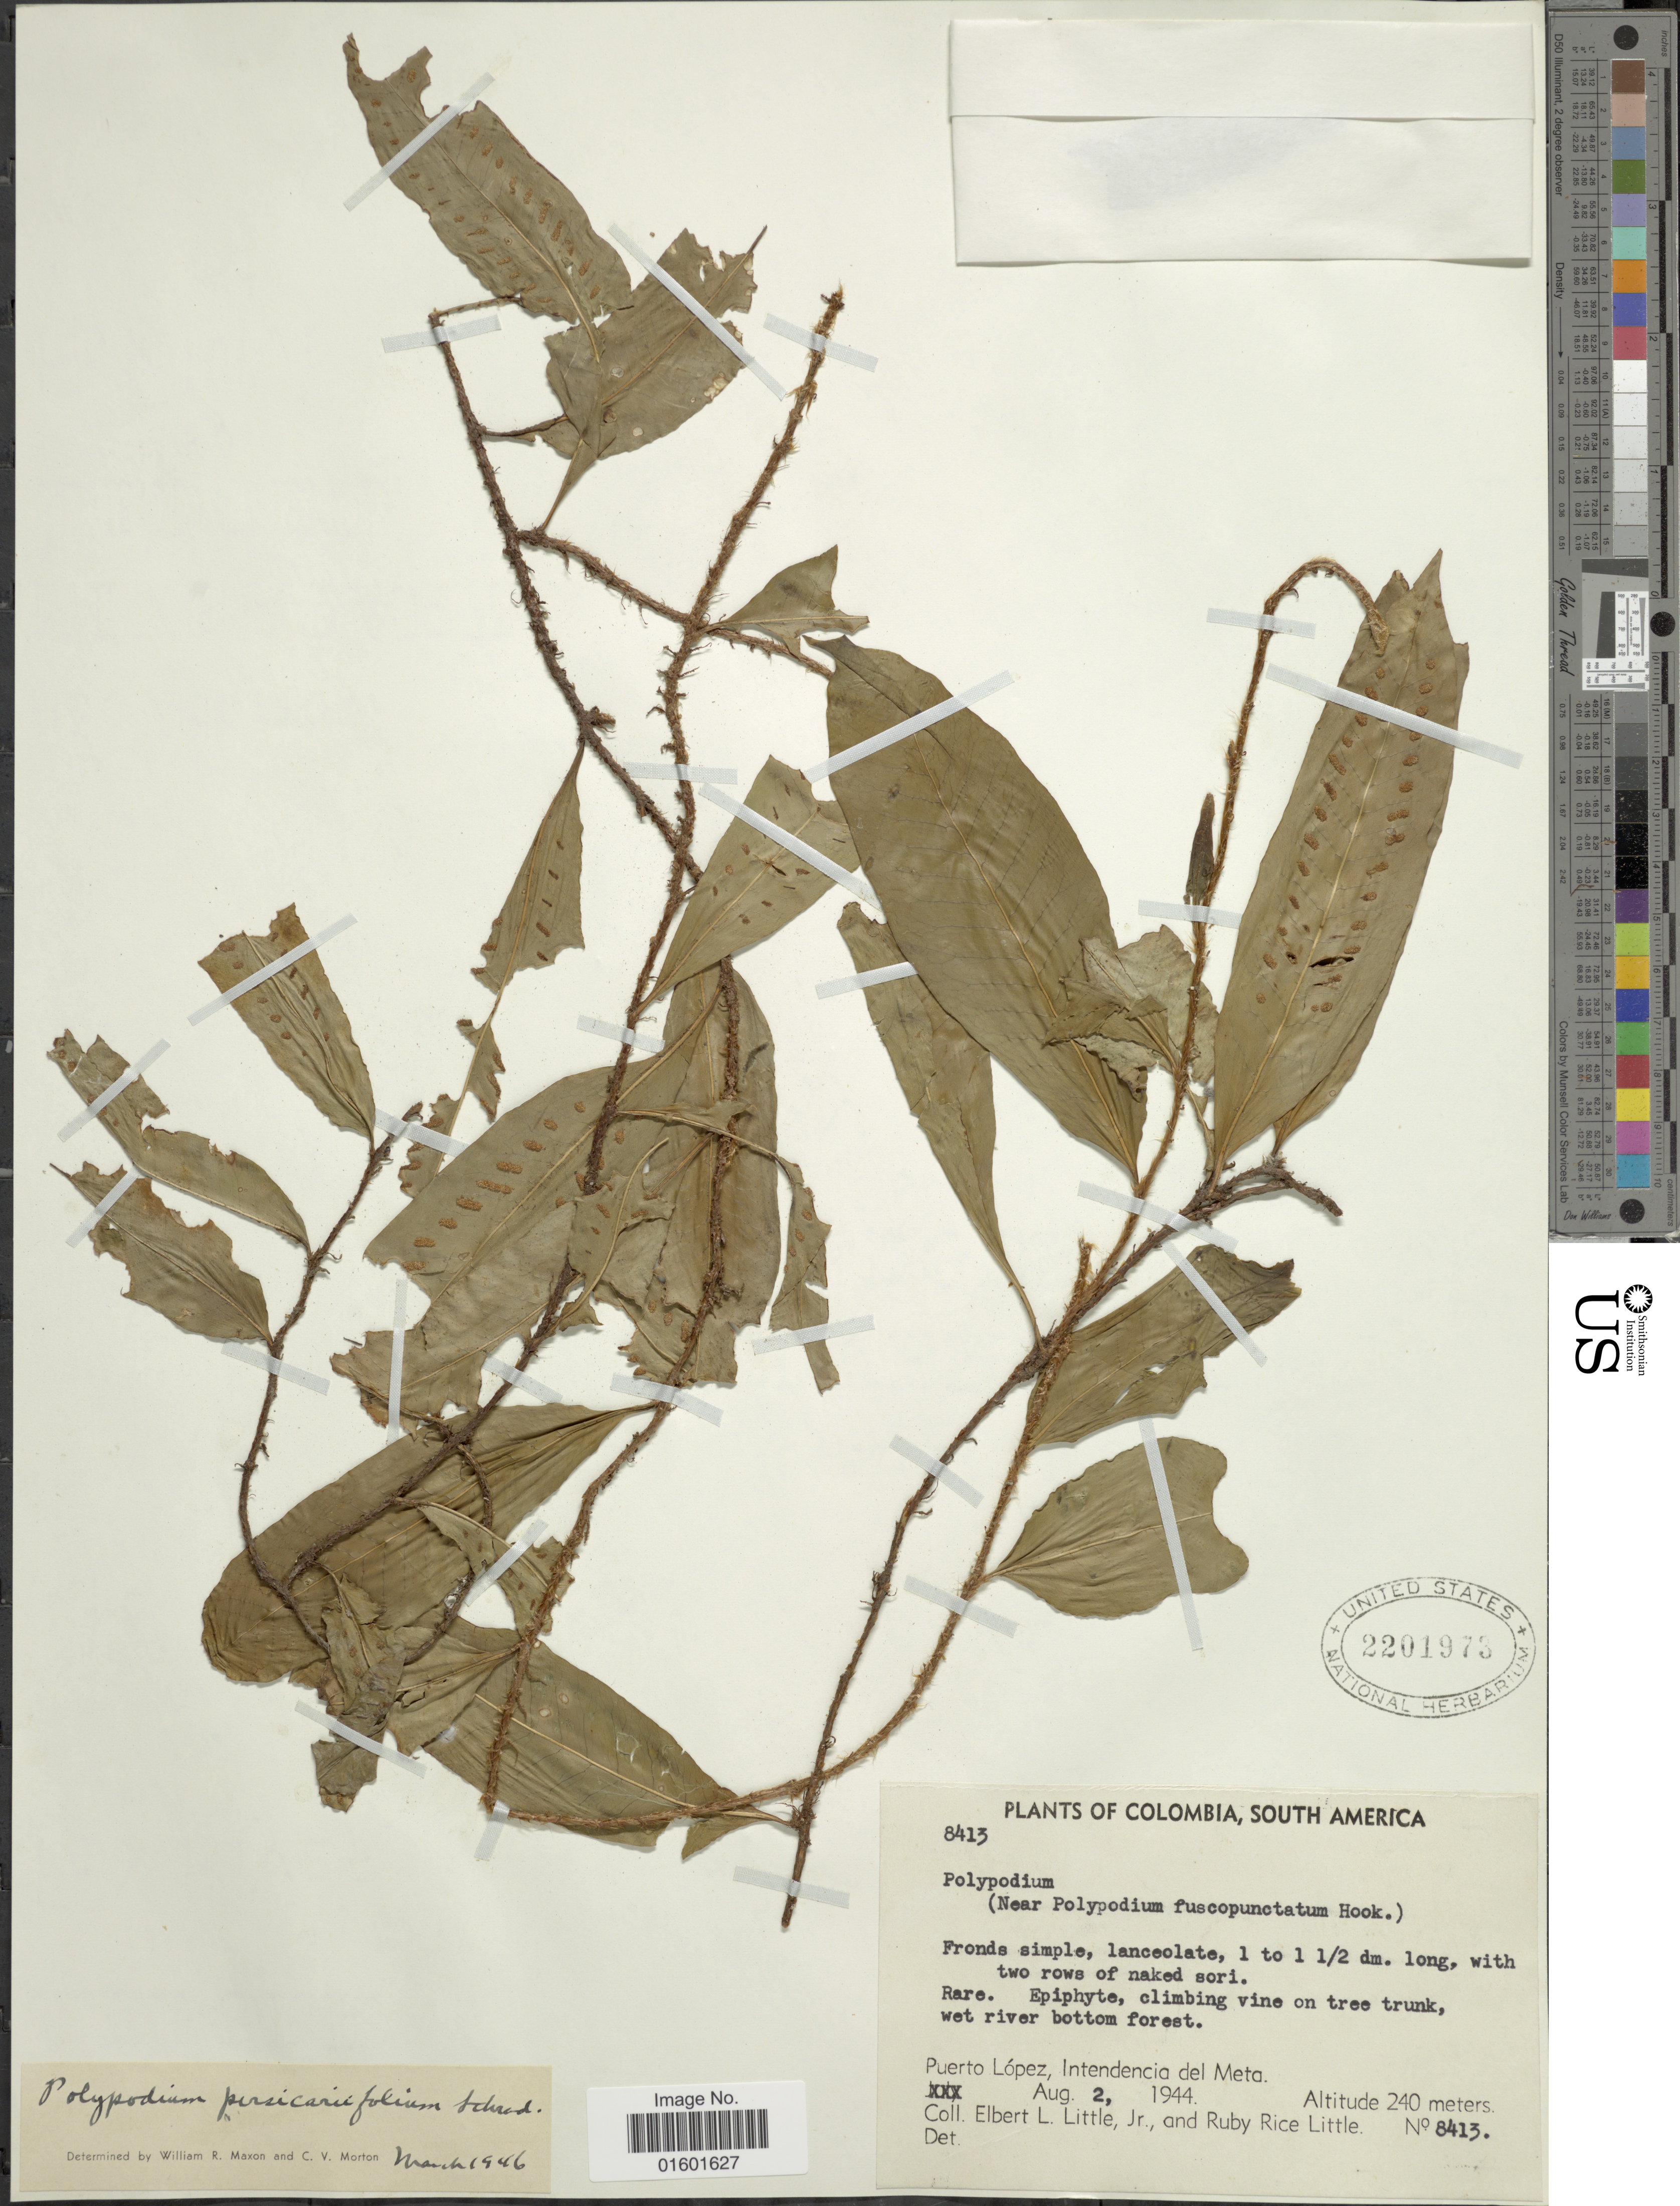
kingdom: Plantae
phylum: Tracheophyta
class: Polypodiopsida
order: Polypodiales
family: Polypodiaceae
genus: Microgramma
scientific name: Microgramma persicariifolia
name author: (Schrad.) C. Presl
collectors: E. L. Little & R. R. Little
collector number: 8413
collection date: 1944-08-02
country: Colombia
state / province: Meta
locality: Puerto Lopez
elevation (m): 240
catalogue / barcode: US 2201973